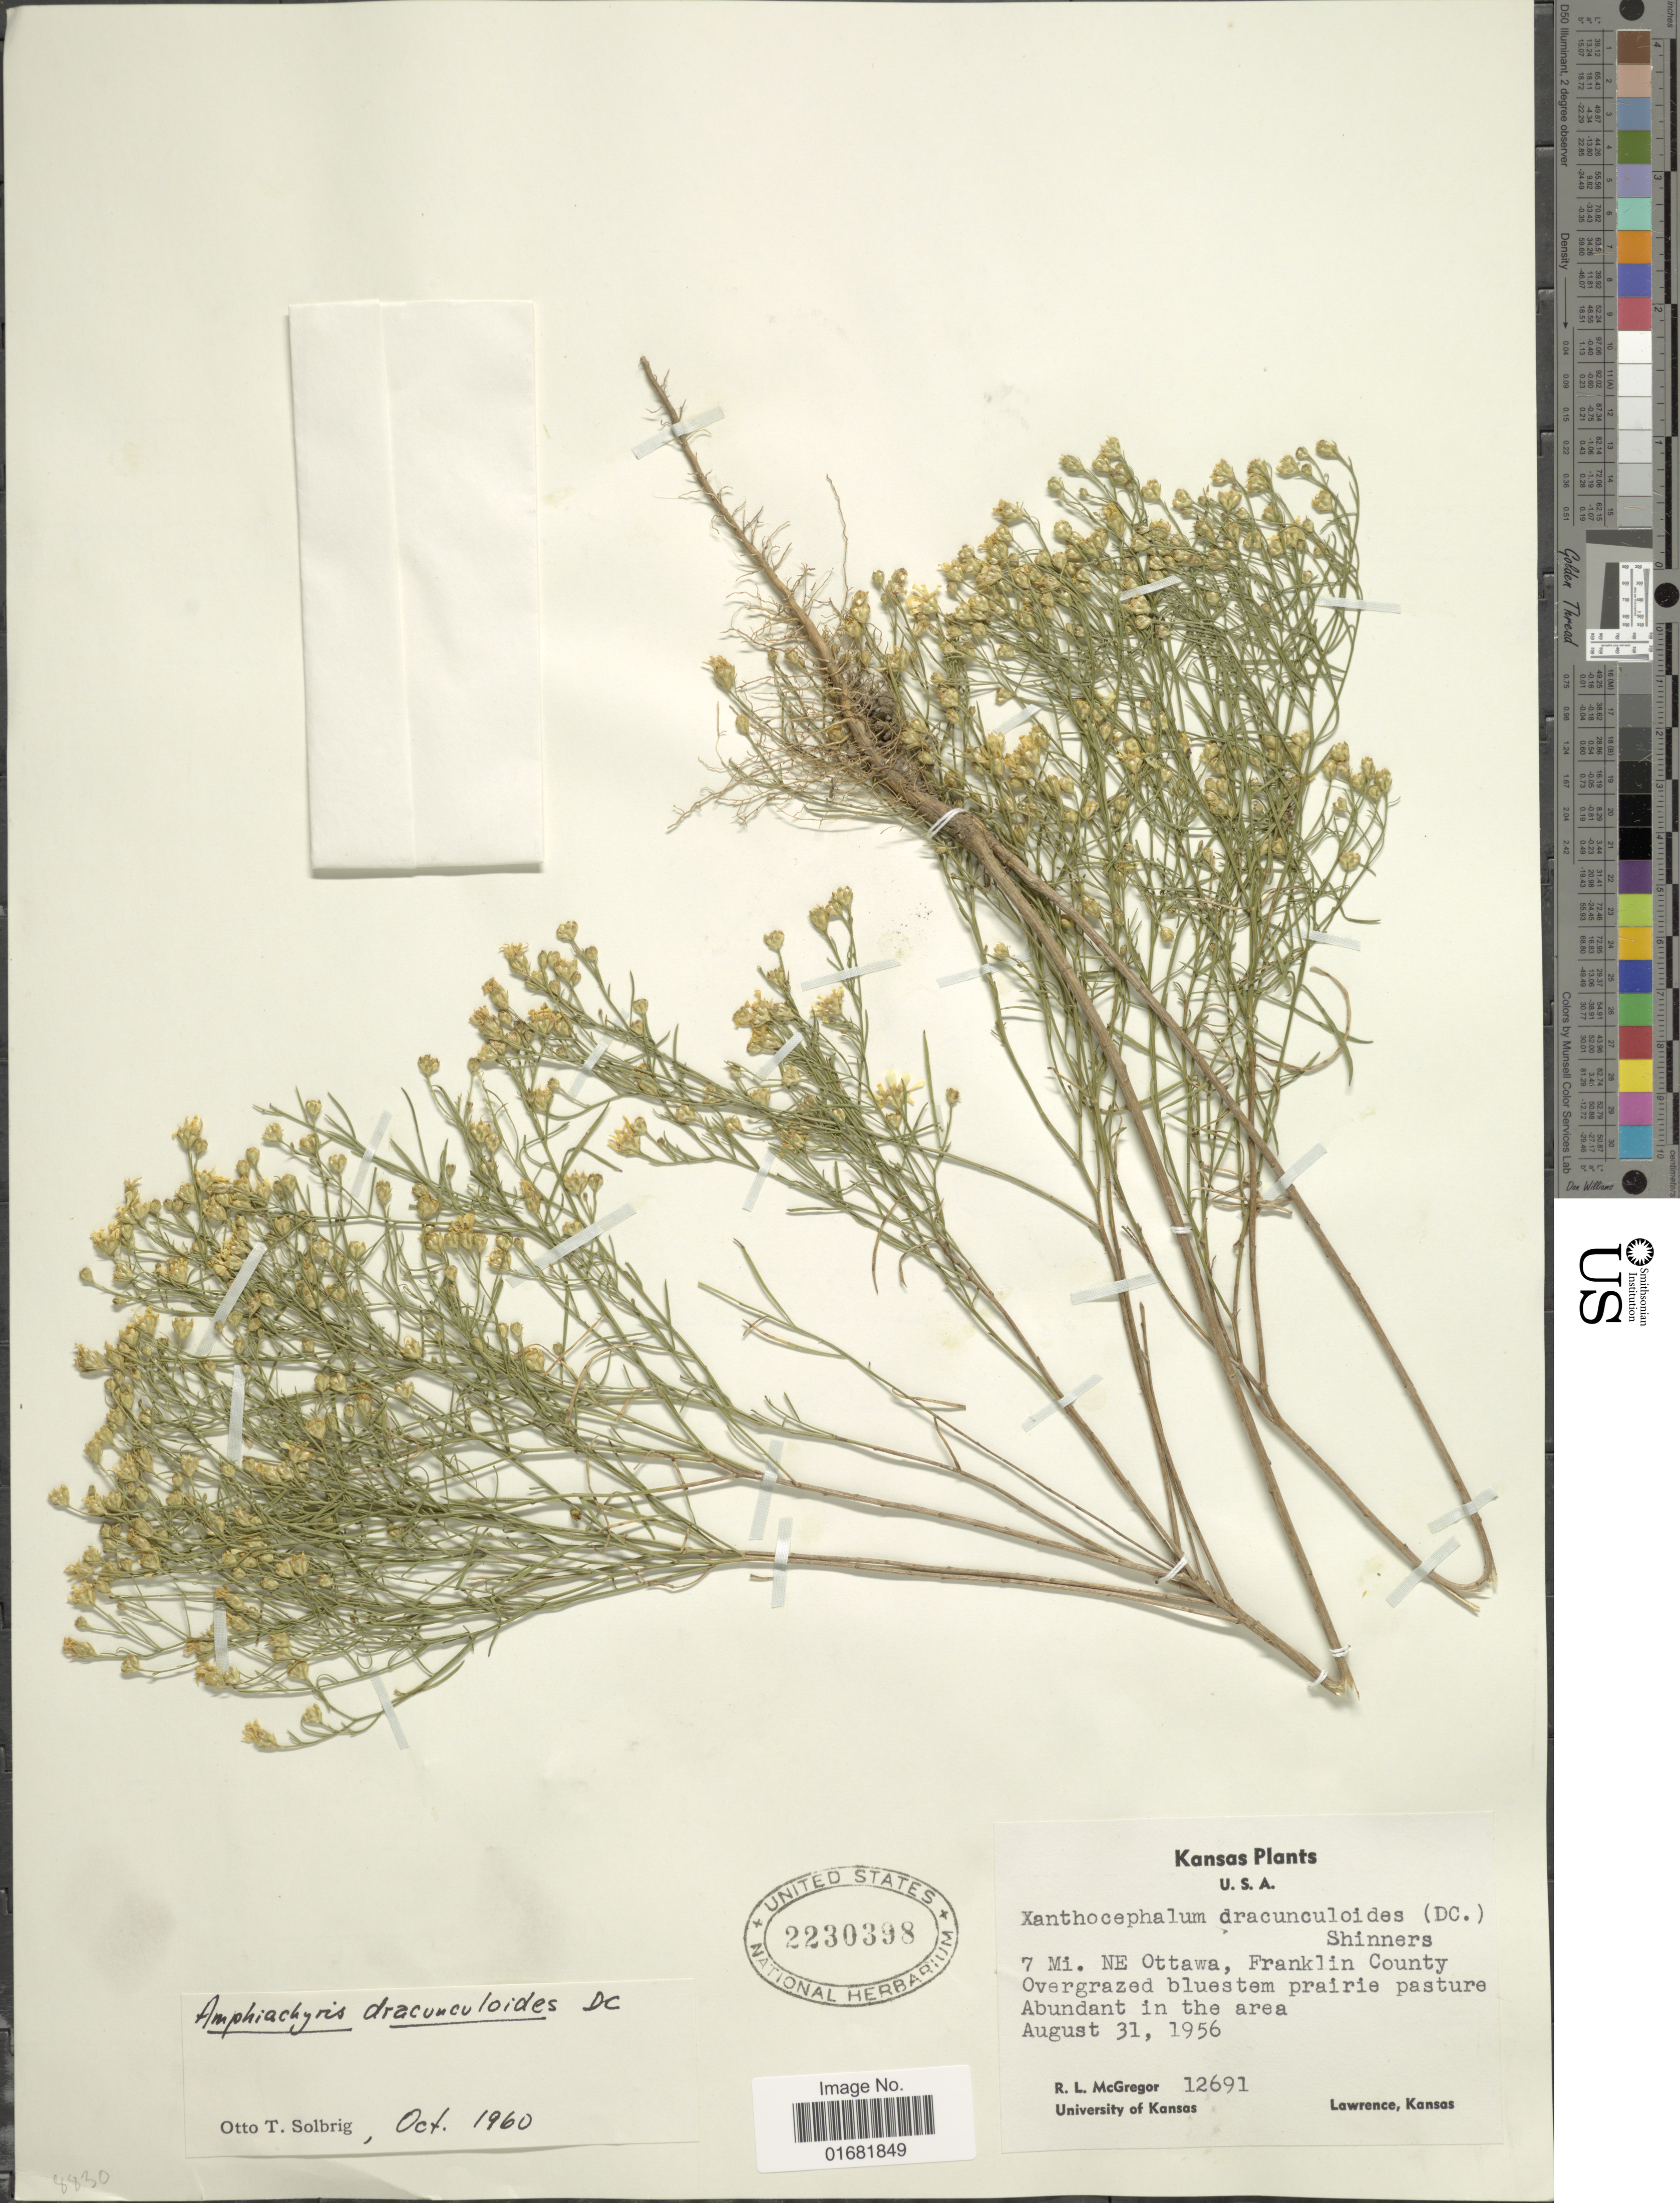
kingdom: Plantae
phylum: Tracheophyta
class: Magnoliopsida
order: Asterales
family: Asteraceae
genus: Amphiachyris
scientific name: Amphiachyris dracunculoides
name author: (DC.) Nutt.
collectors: R. McGregor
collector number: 12691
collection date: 1956-08-31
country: United States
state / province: Kansas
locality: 7 Mi. NE Ottawa, Franklin County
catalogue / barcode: US 2230398